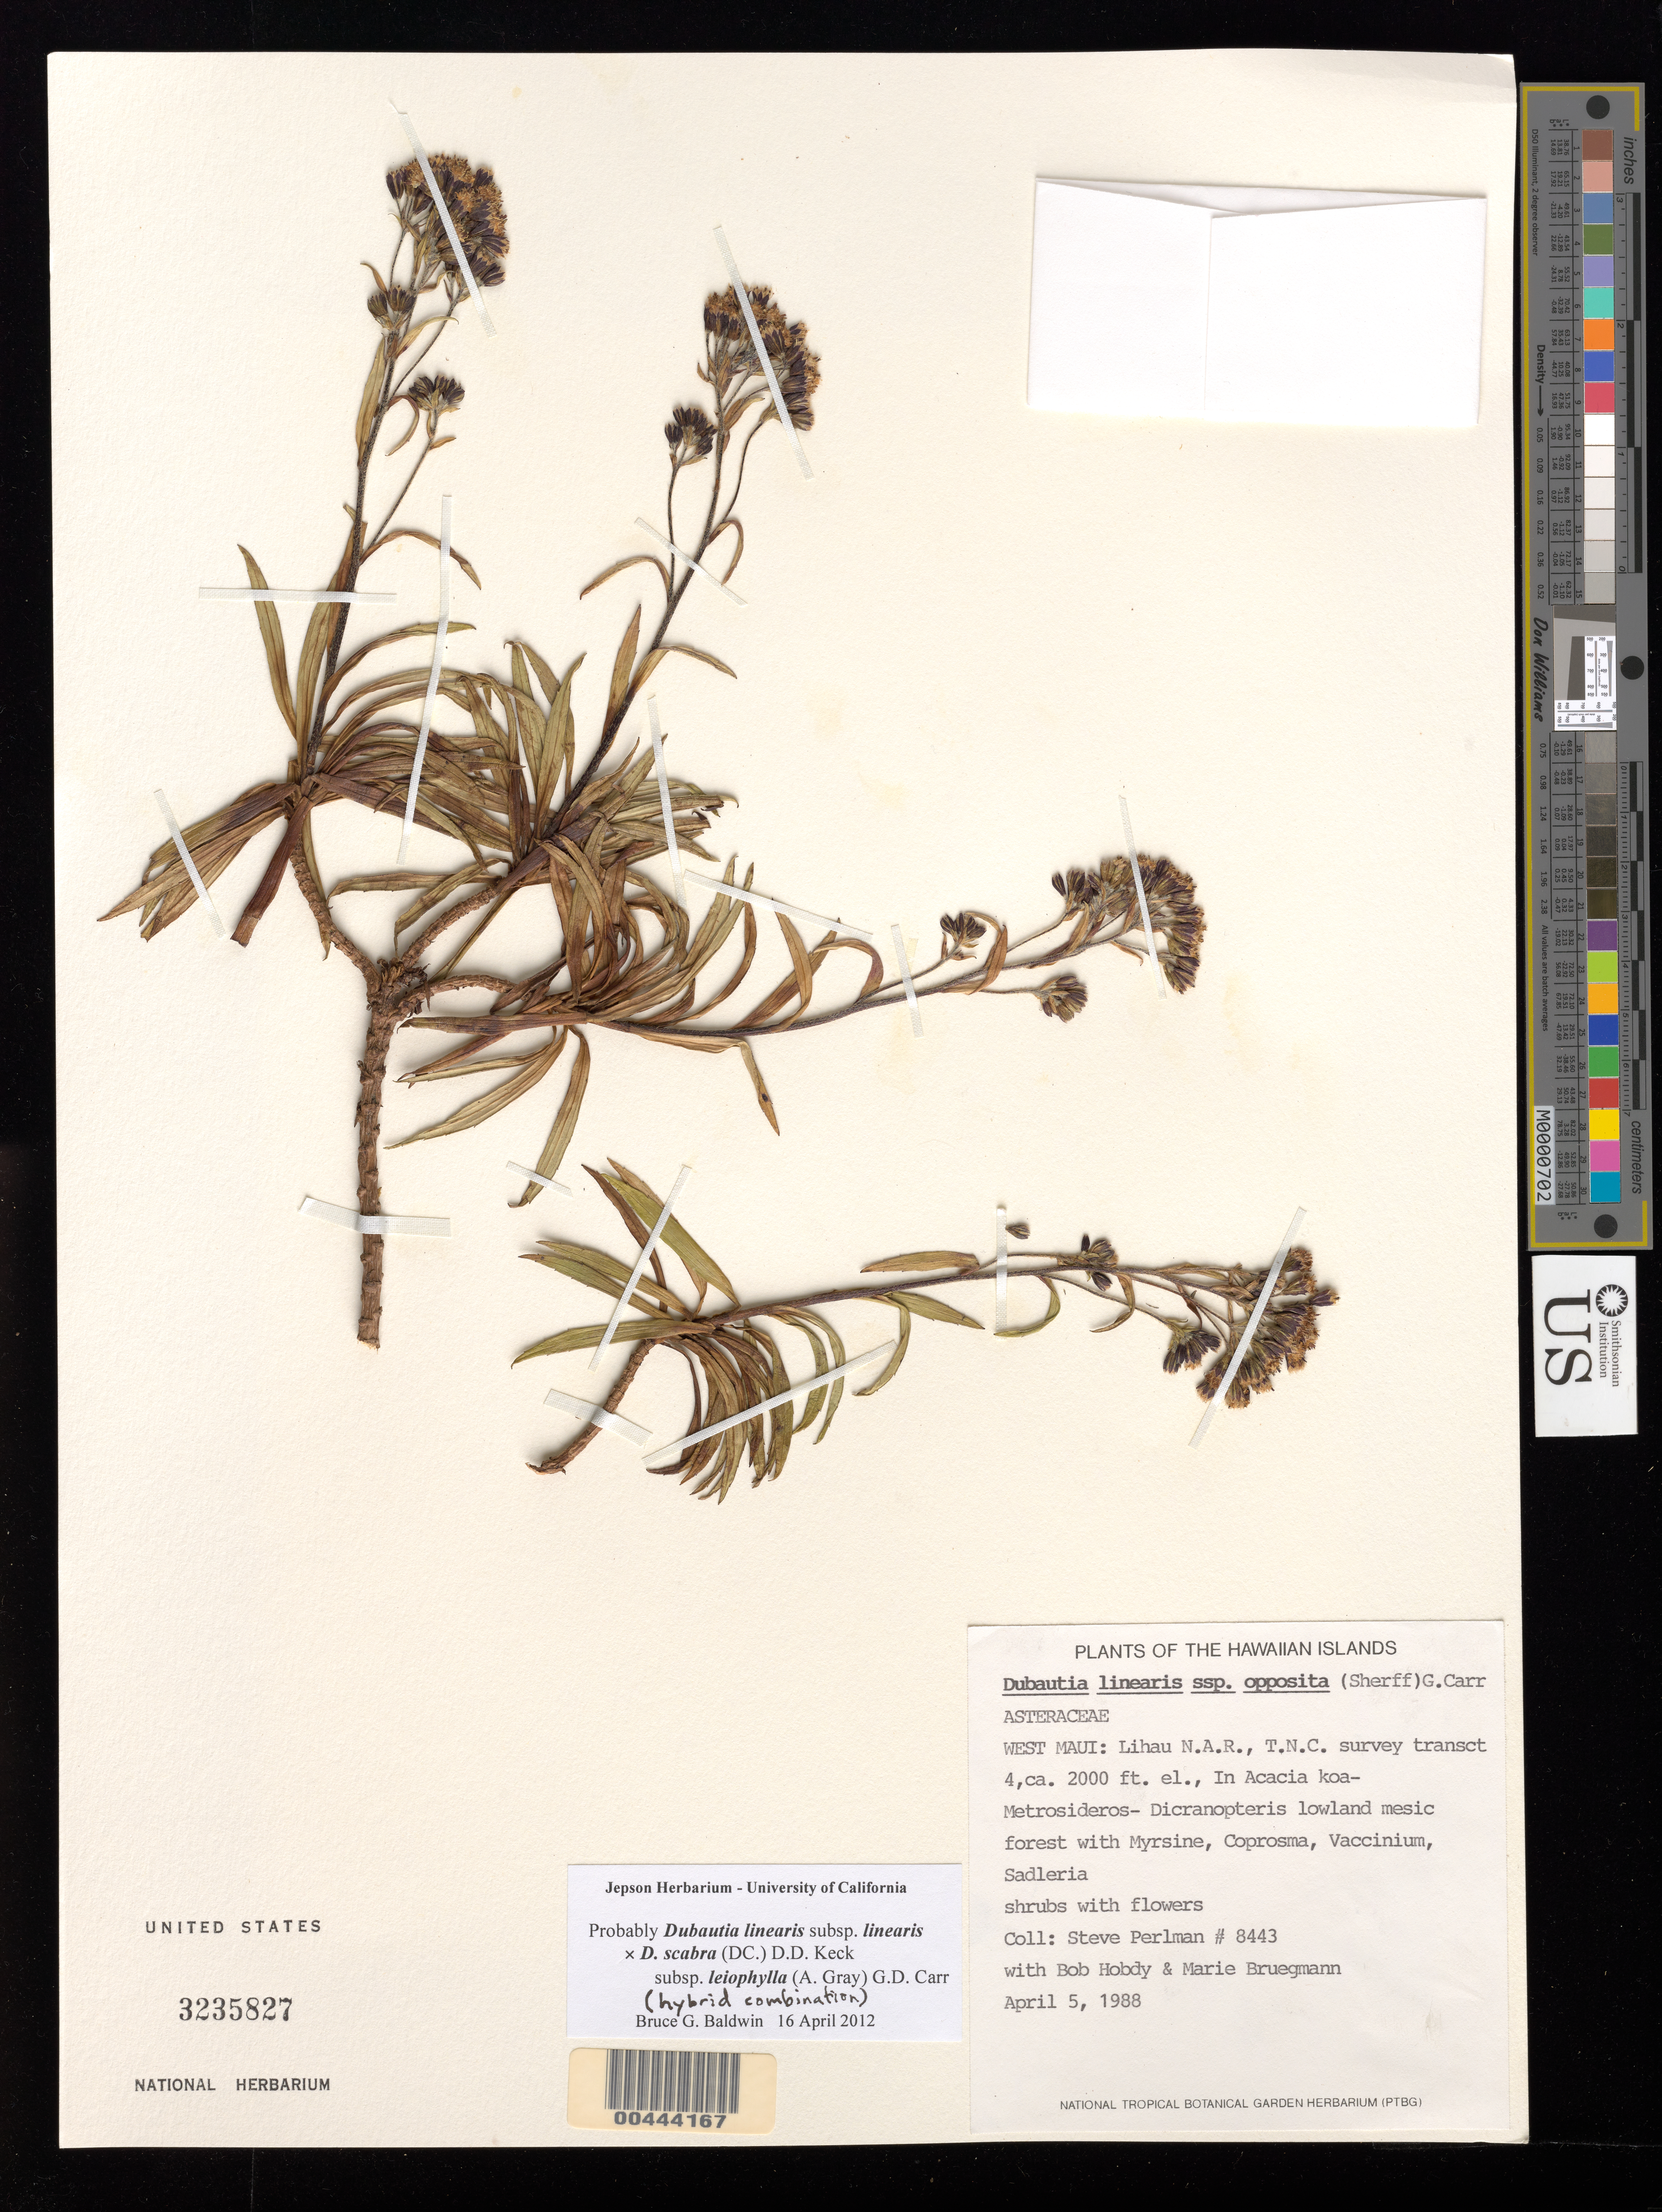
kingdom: Plantae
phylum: Tracheophyta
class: Magnoliopsida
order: Asterales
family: Asteraceae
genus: Dubautia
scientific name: Dubautia linearis subsp. linearis x D. scabra subsp. leiophylla (A. Gray) G.D. Carr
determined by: Baldwin, B. G.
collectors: S. P. Perlman, B. Hobdy & M. Bruegmann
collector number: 8443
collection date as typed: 5 Apr 1988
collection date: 1988-04-05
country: United States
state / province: Hawaii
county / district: Maui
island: Maui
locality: W Maui, Lihau N.A.R., T.N.C. survey transect 4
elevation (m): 610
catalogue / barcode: US 3235827